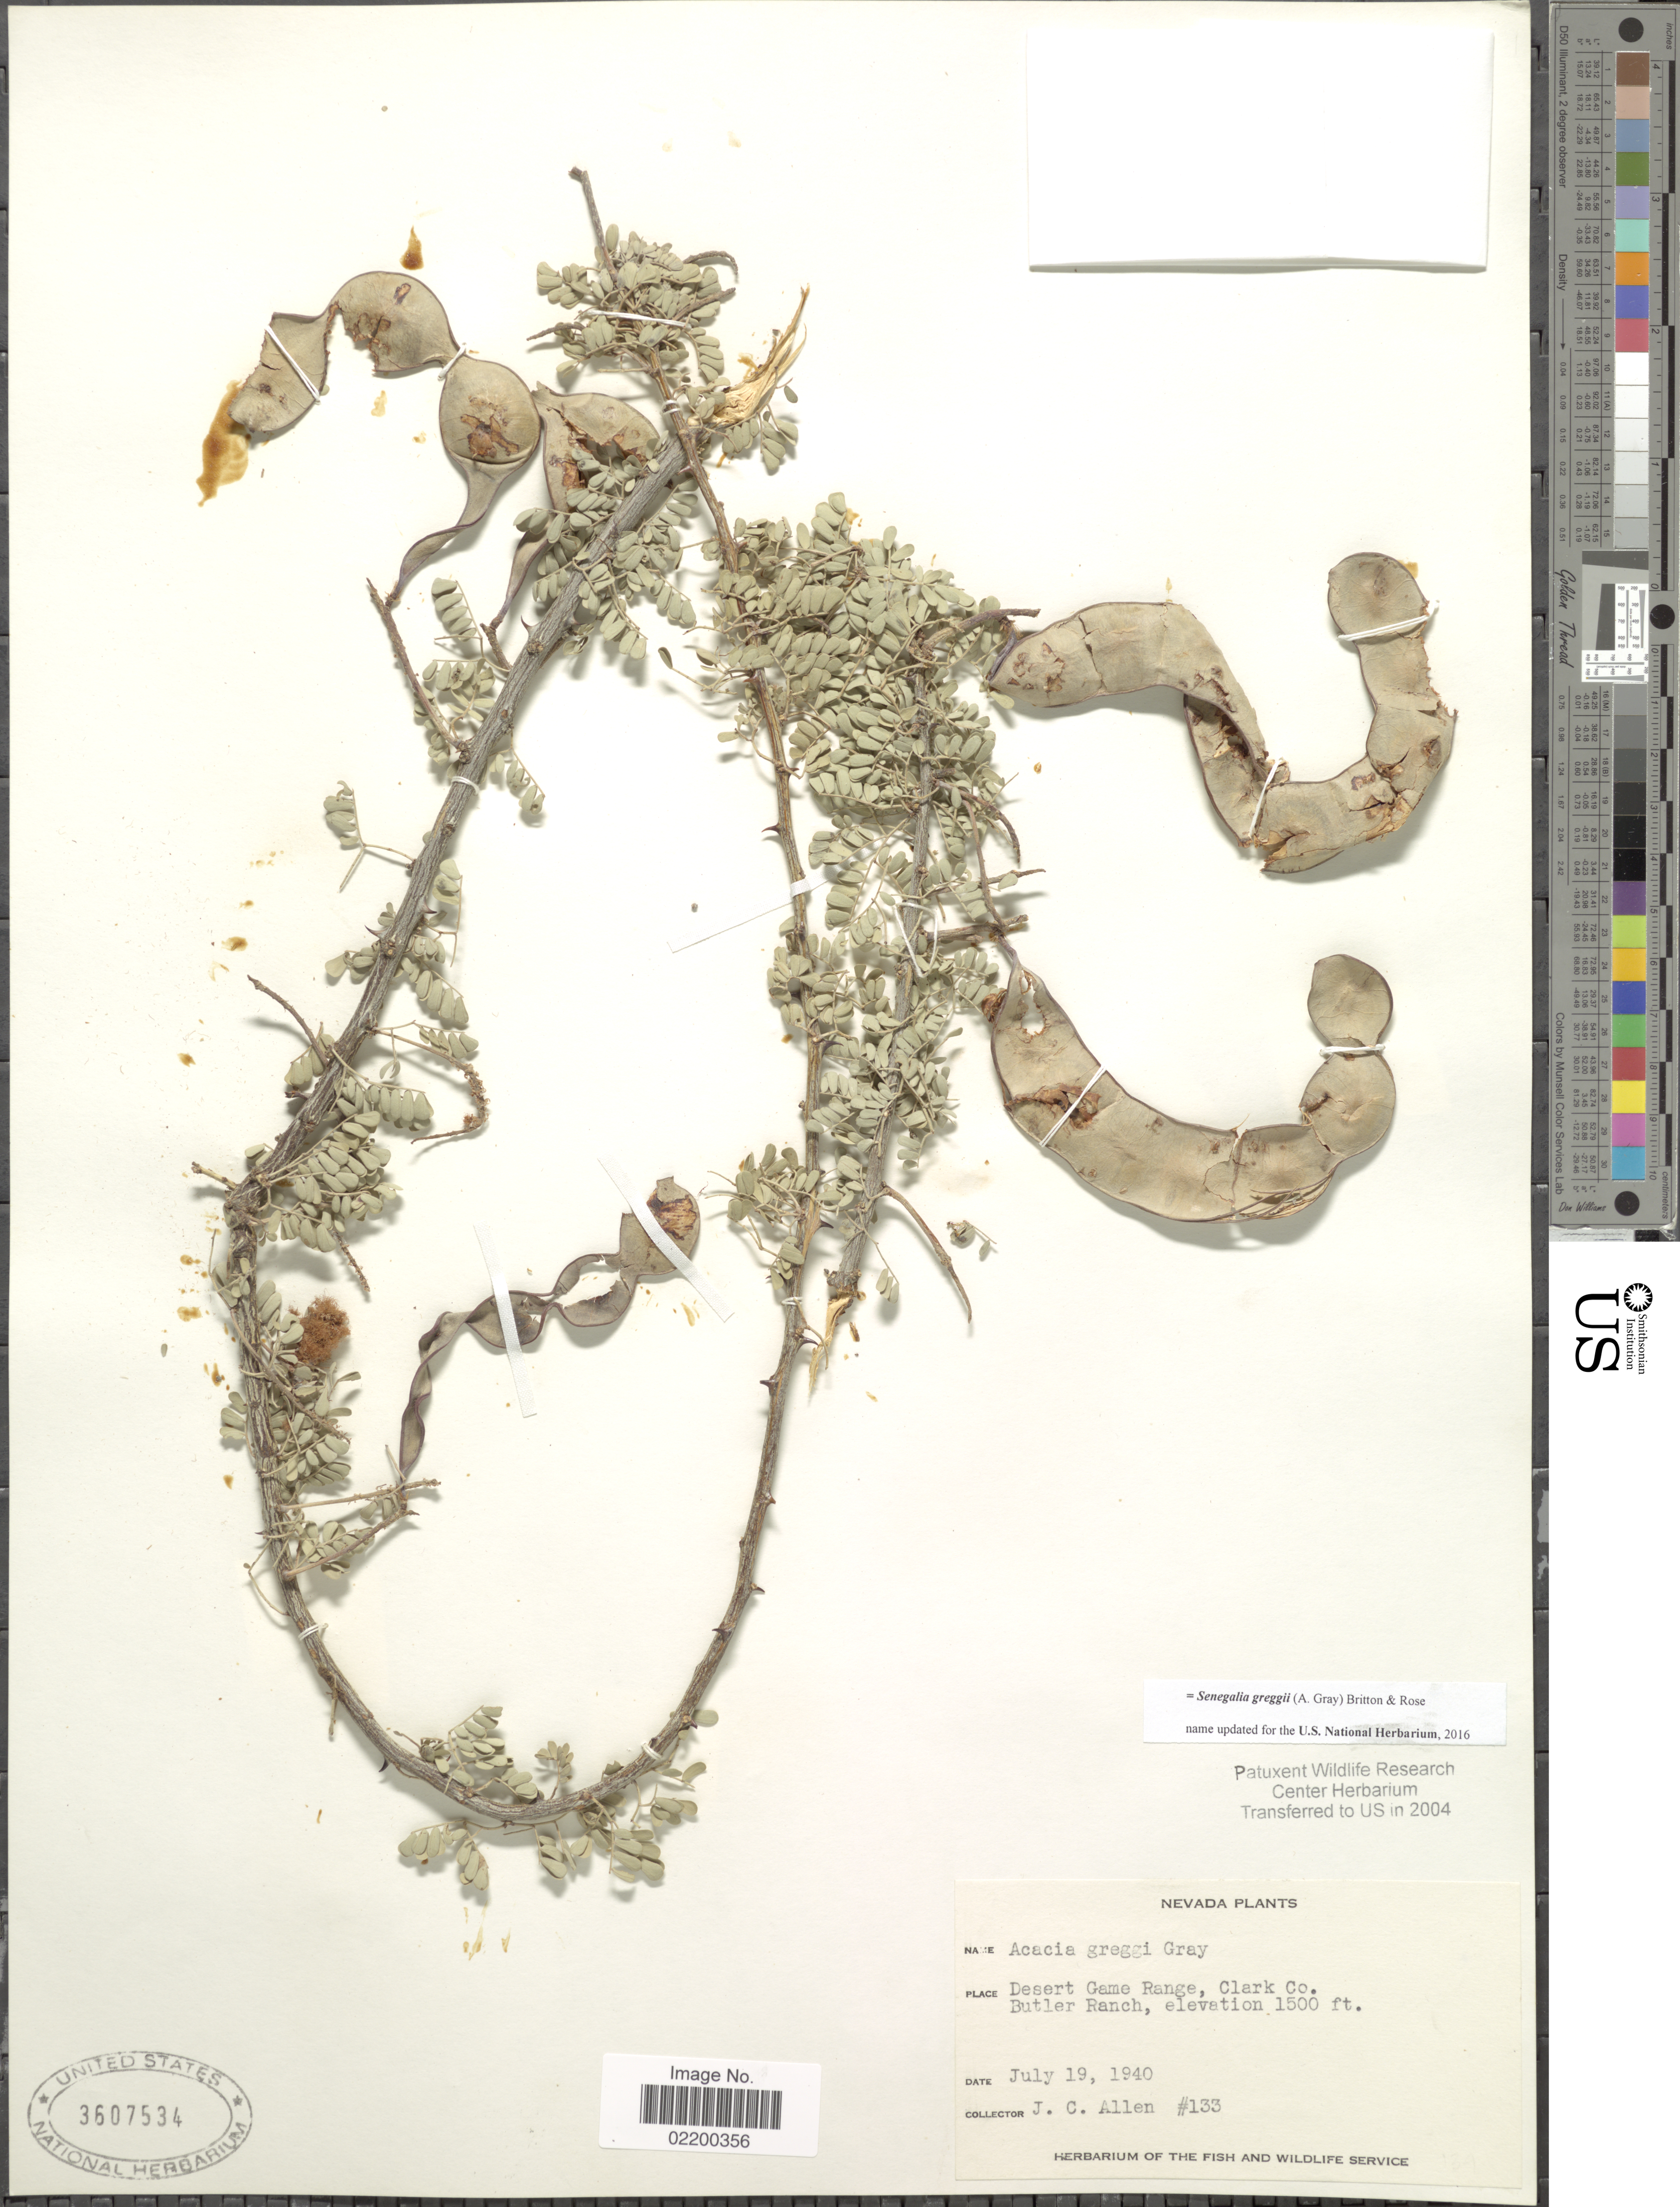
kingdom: Plantae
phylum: Tracheophyta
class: Magnoliopsida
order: Fabales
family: Fabaceae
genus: Senegalia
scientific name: Senegalia greggii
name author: (A. Gray) Britton & Rose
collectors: J. C. Allen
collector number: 133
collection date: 1940-07-19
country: United States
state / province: Nevada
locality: Desert Game Range, Clark Co. Butler Ranch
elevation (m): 457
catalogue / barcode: US 3607534